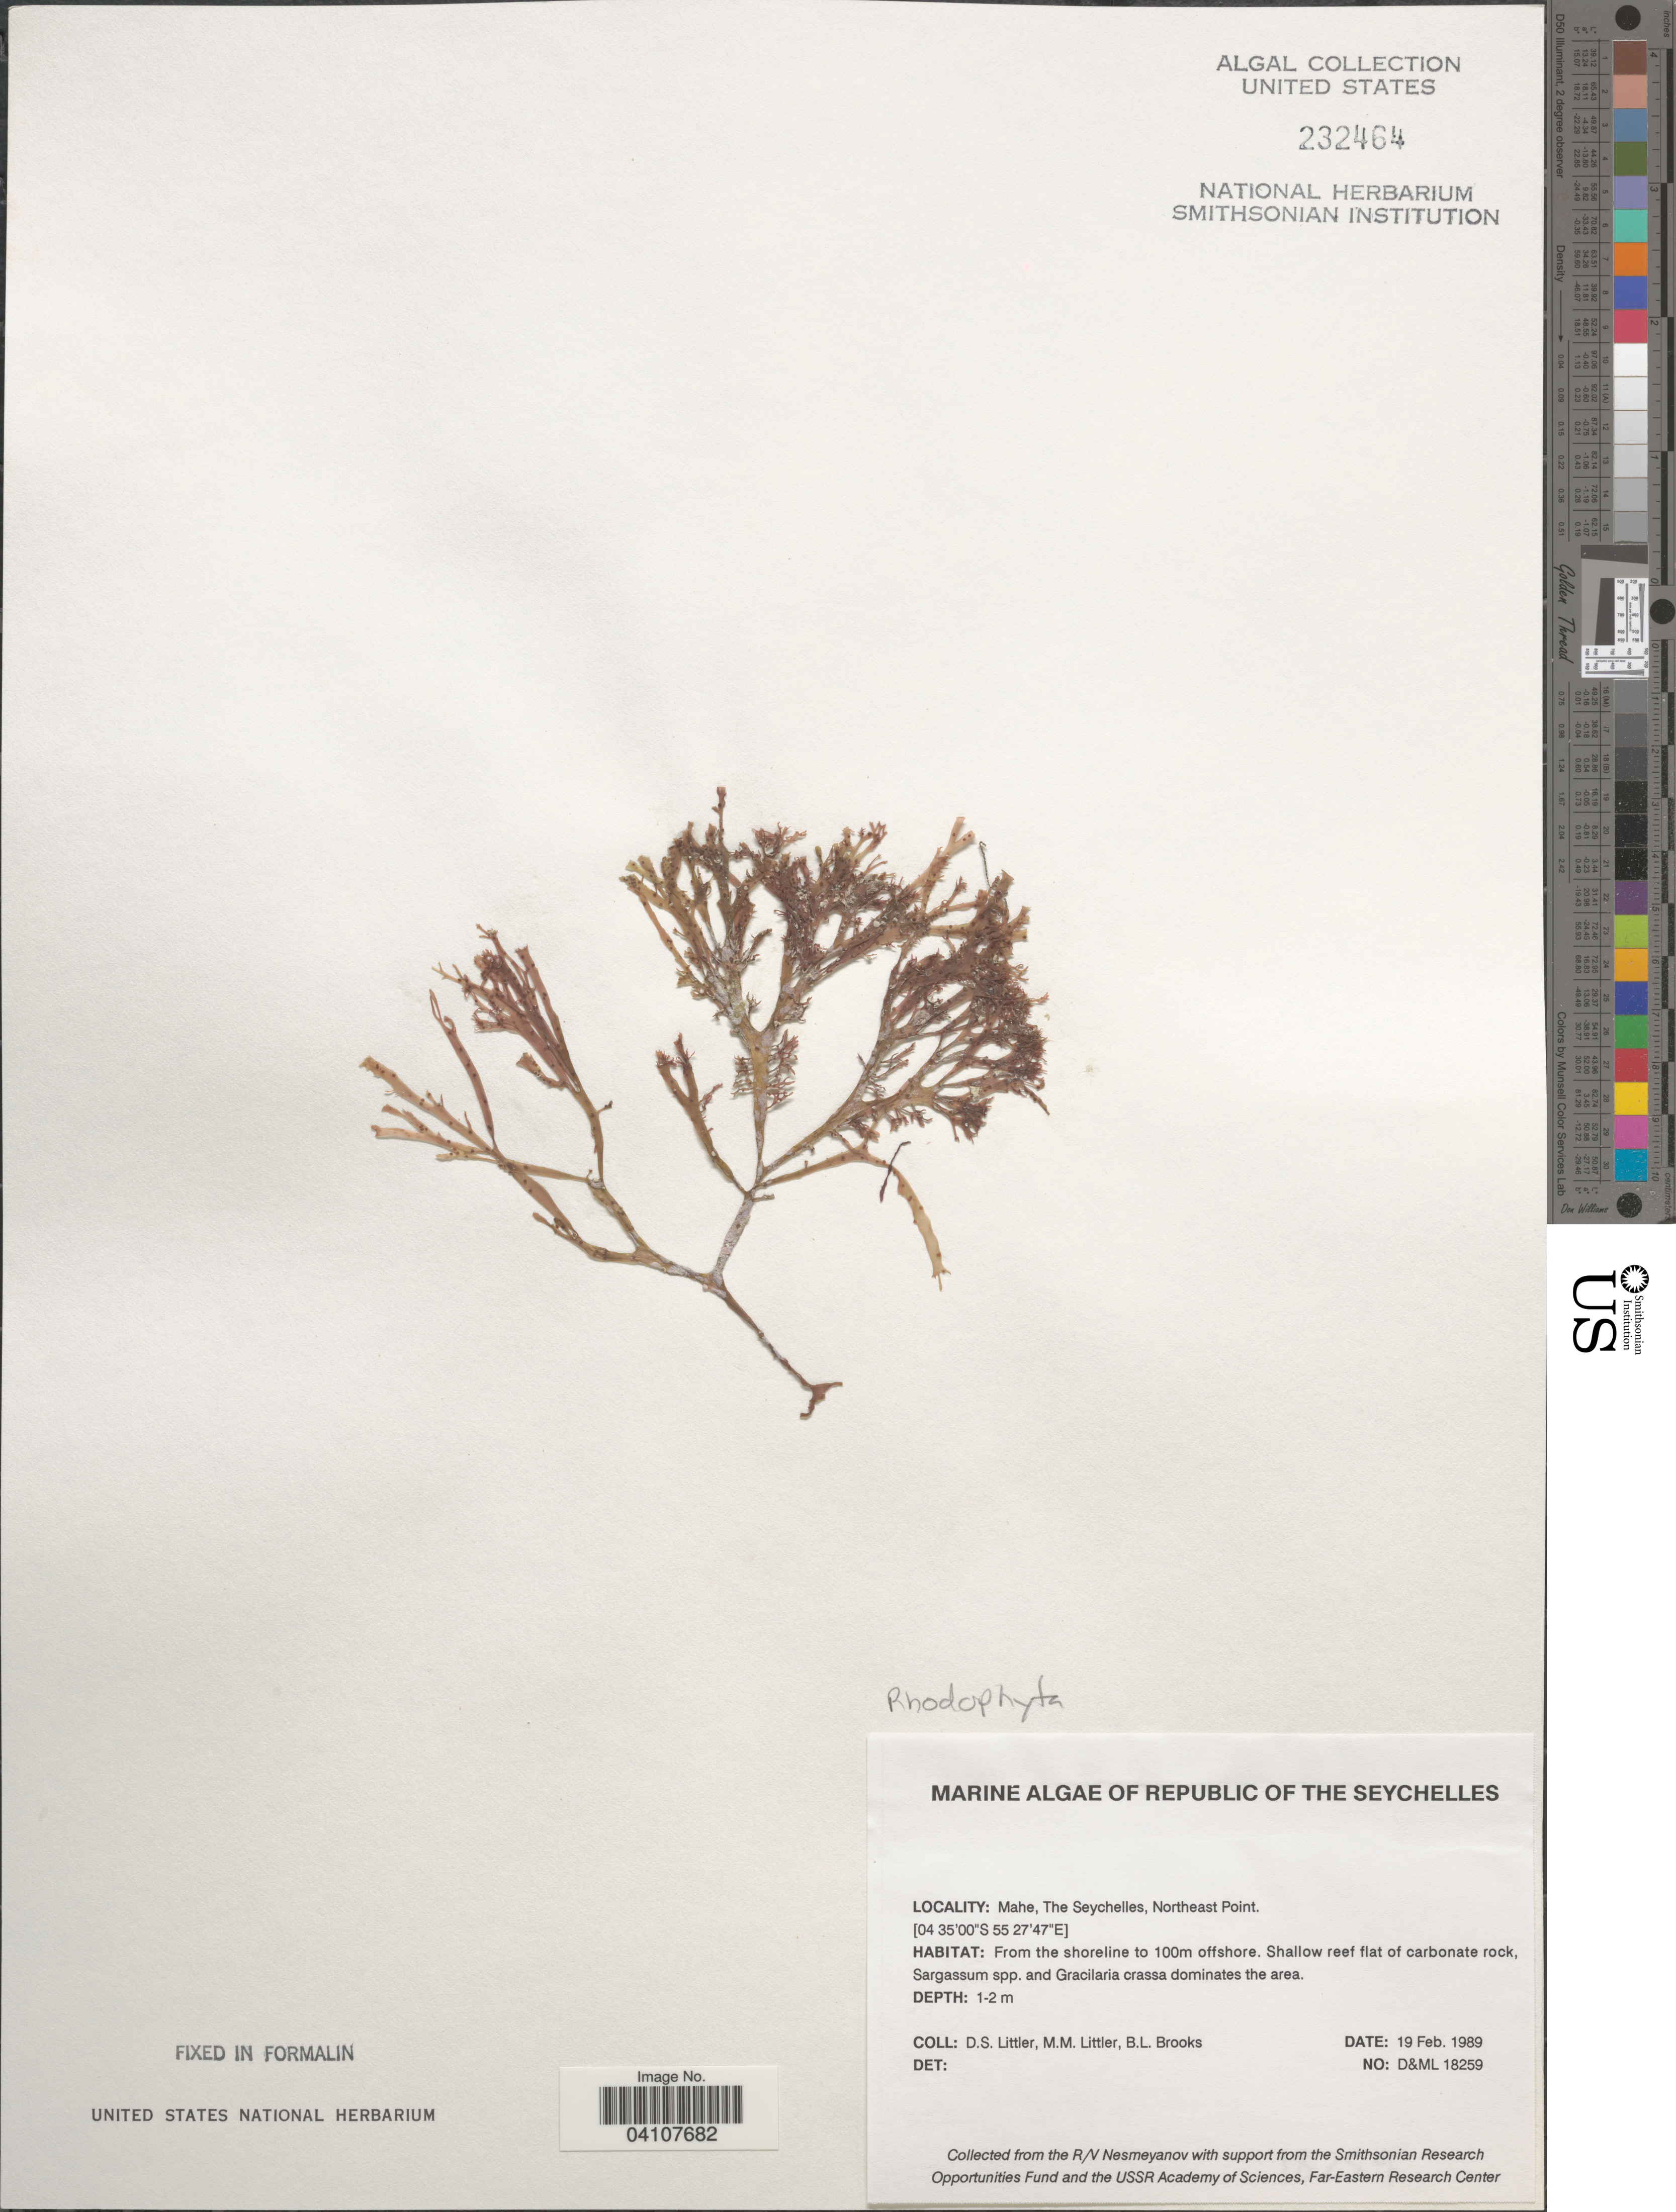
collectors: D. S. Littler & B. Brooks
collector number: D&ML18259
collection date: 1989-02-19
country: Seychelles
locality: Republic of the Seychelles. Mahe, Northeast Point. From the shoreline to 100m offshore.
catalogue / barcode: US 232464